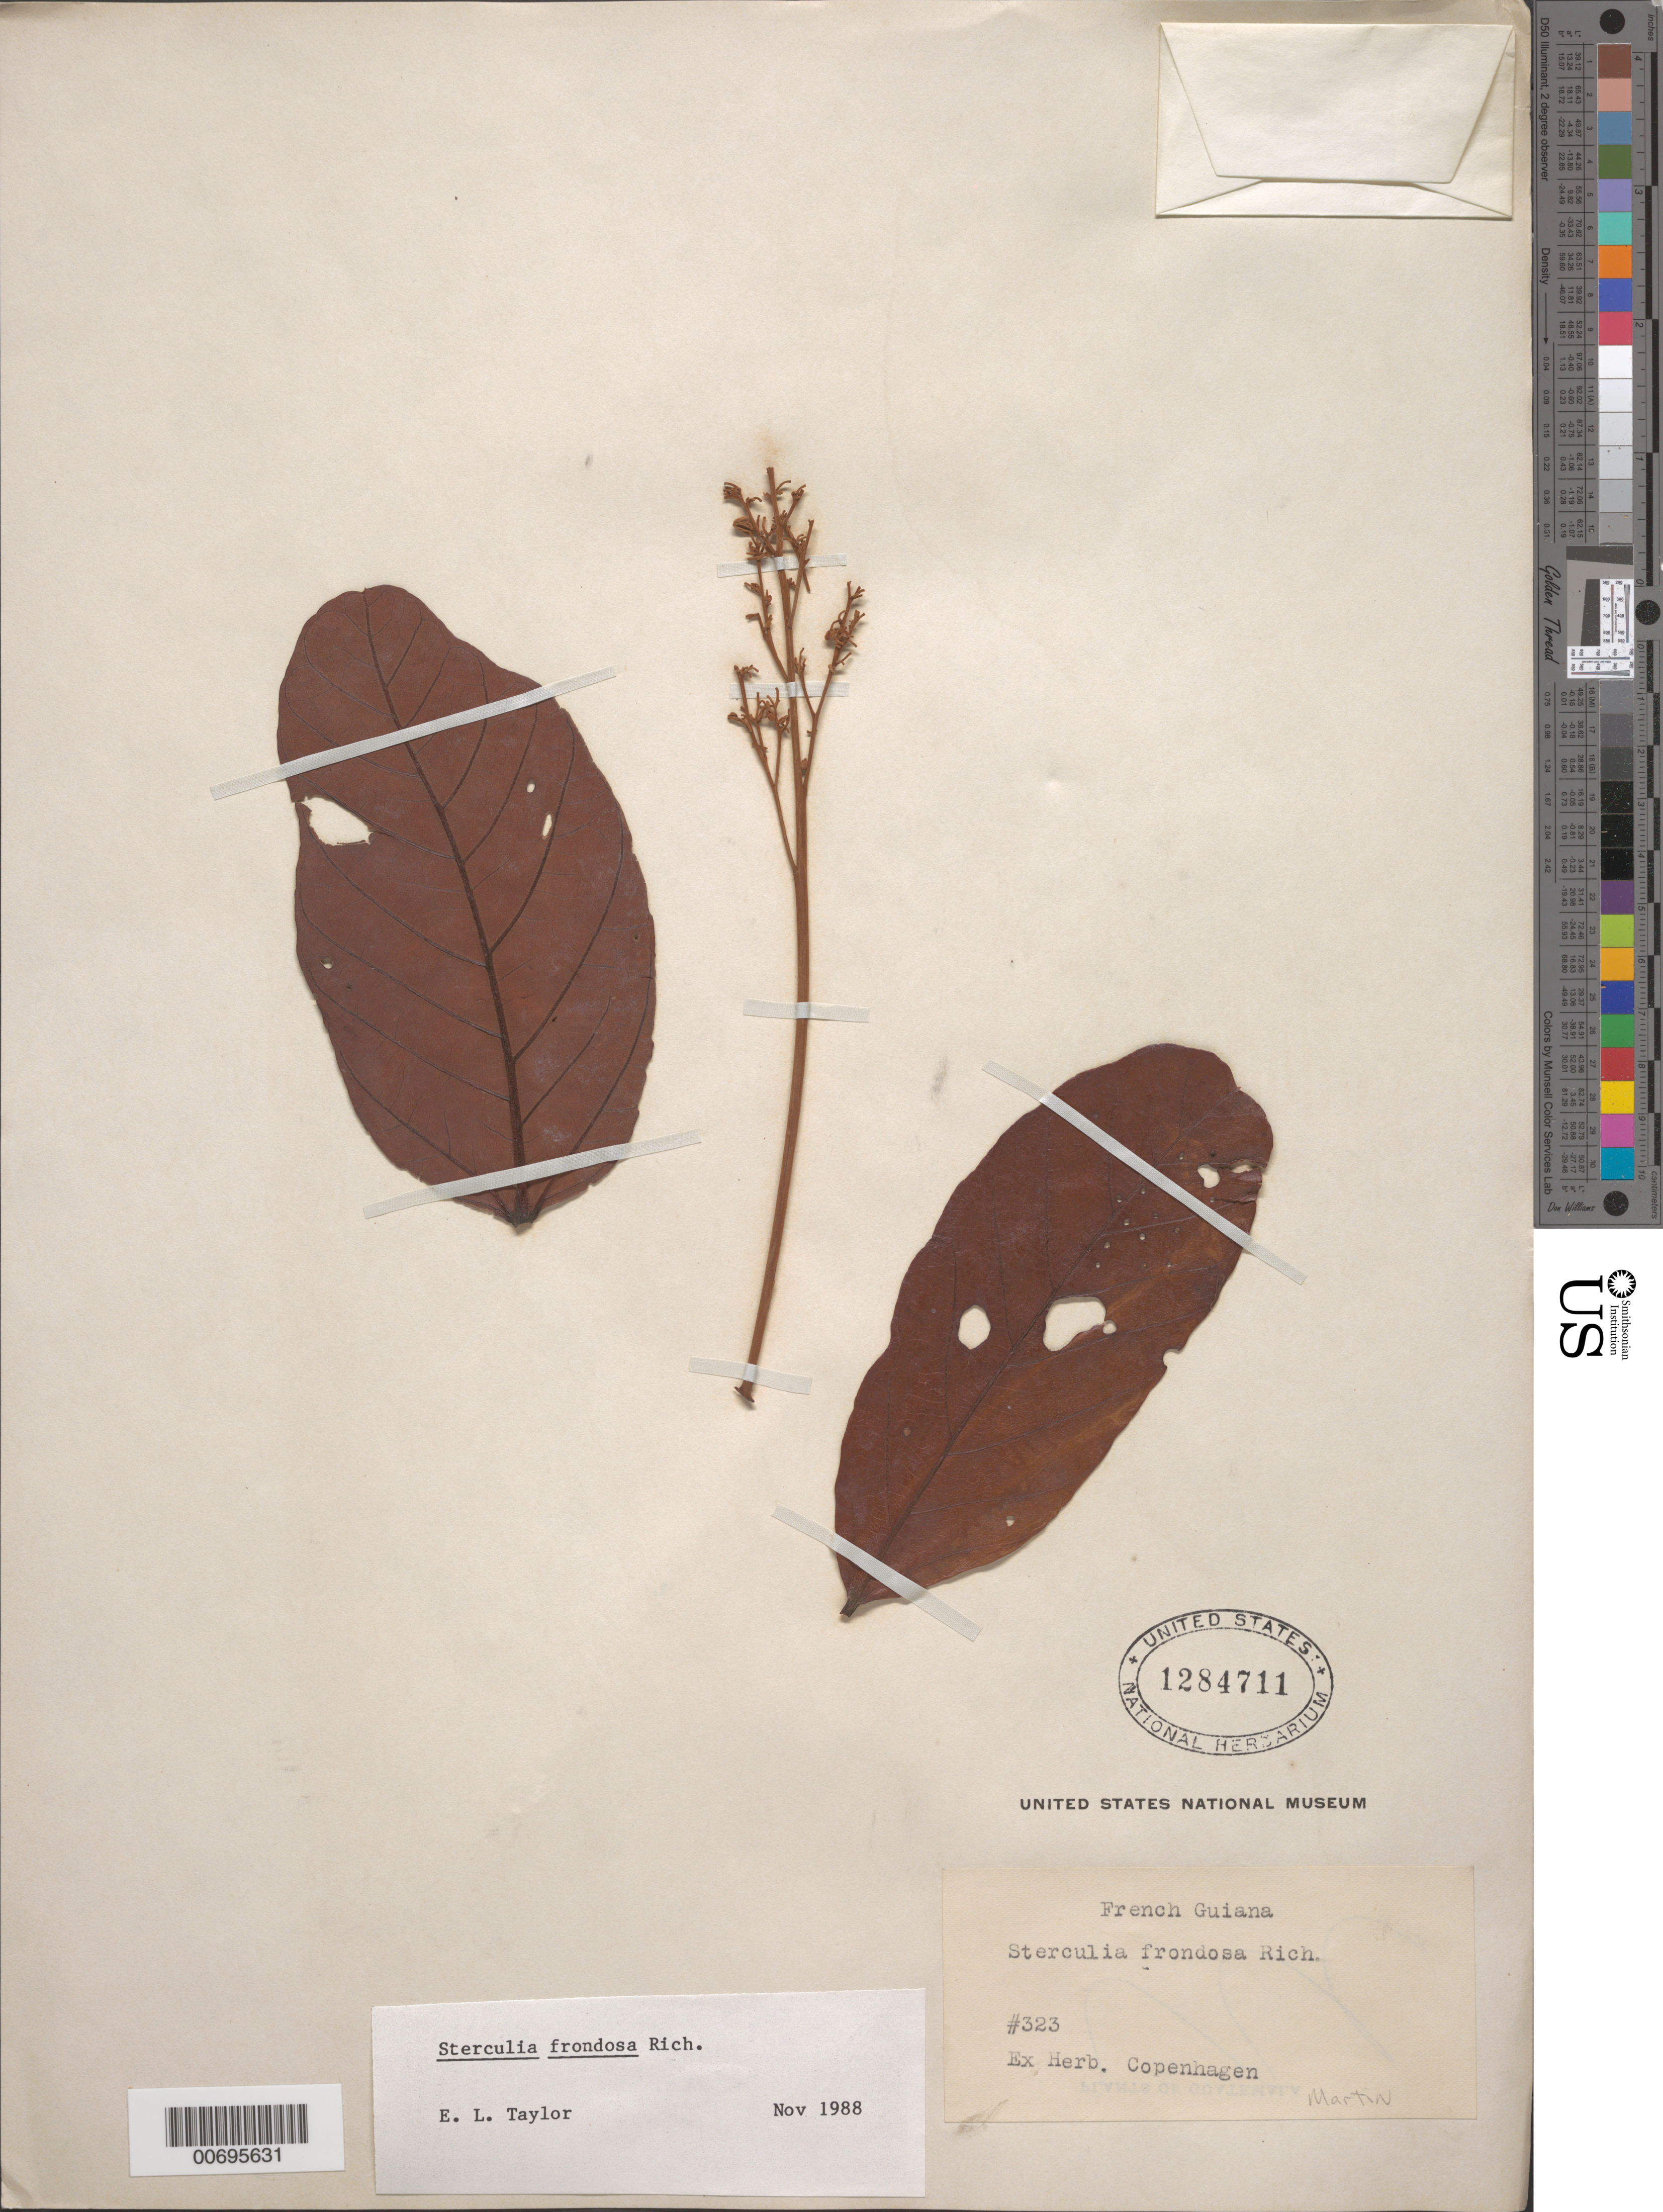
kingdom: Plantae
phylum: Tracheophyta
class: Magnoliopsida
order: Malvales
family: Malvaceae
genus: Sterculia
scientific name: Sterculia frondosa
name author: Rich.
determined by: Taylor, E. L.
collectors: J. Martin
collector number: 323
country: French Guiana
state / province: Cayenne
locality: Cayenne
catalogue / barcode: US 1284711